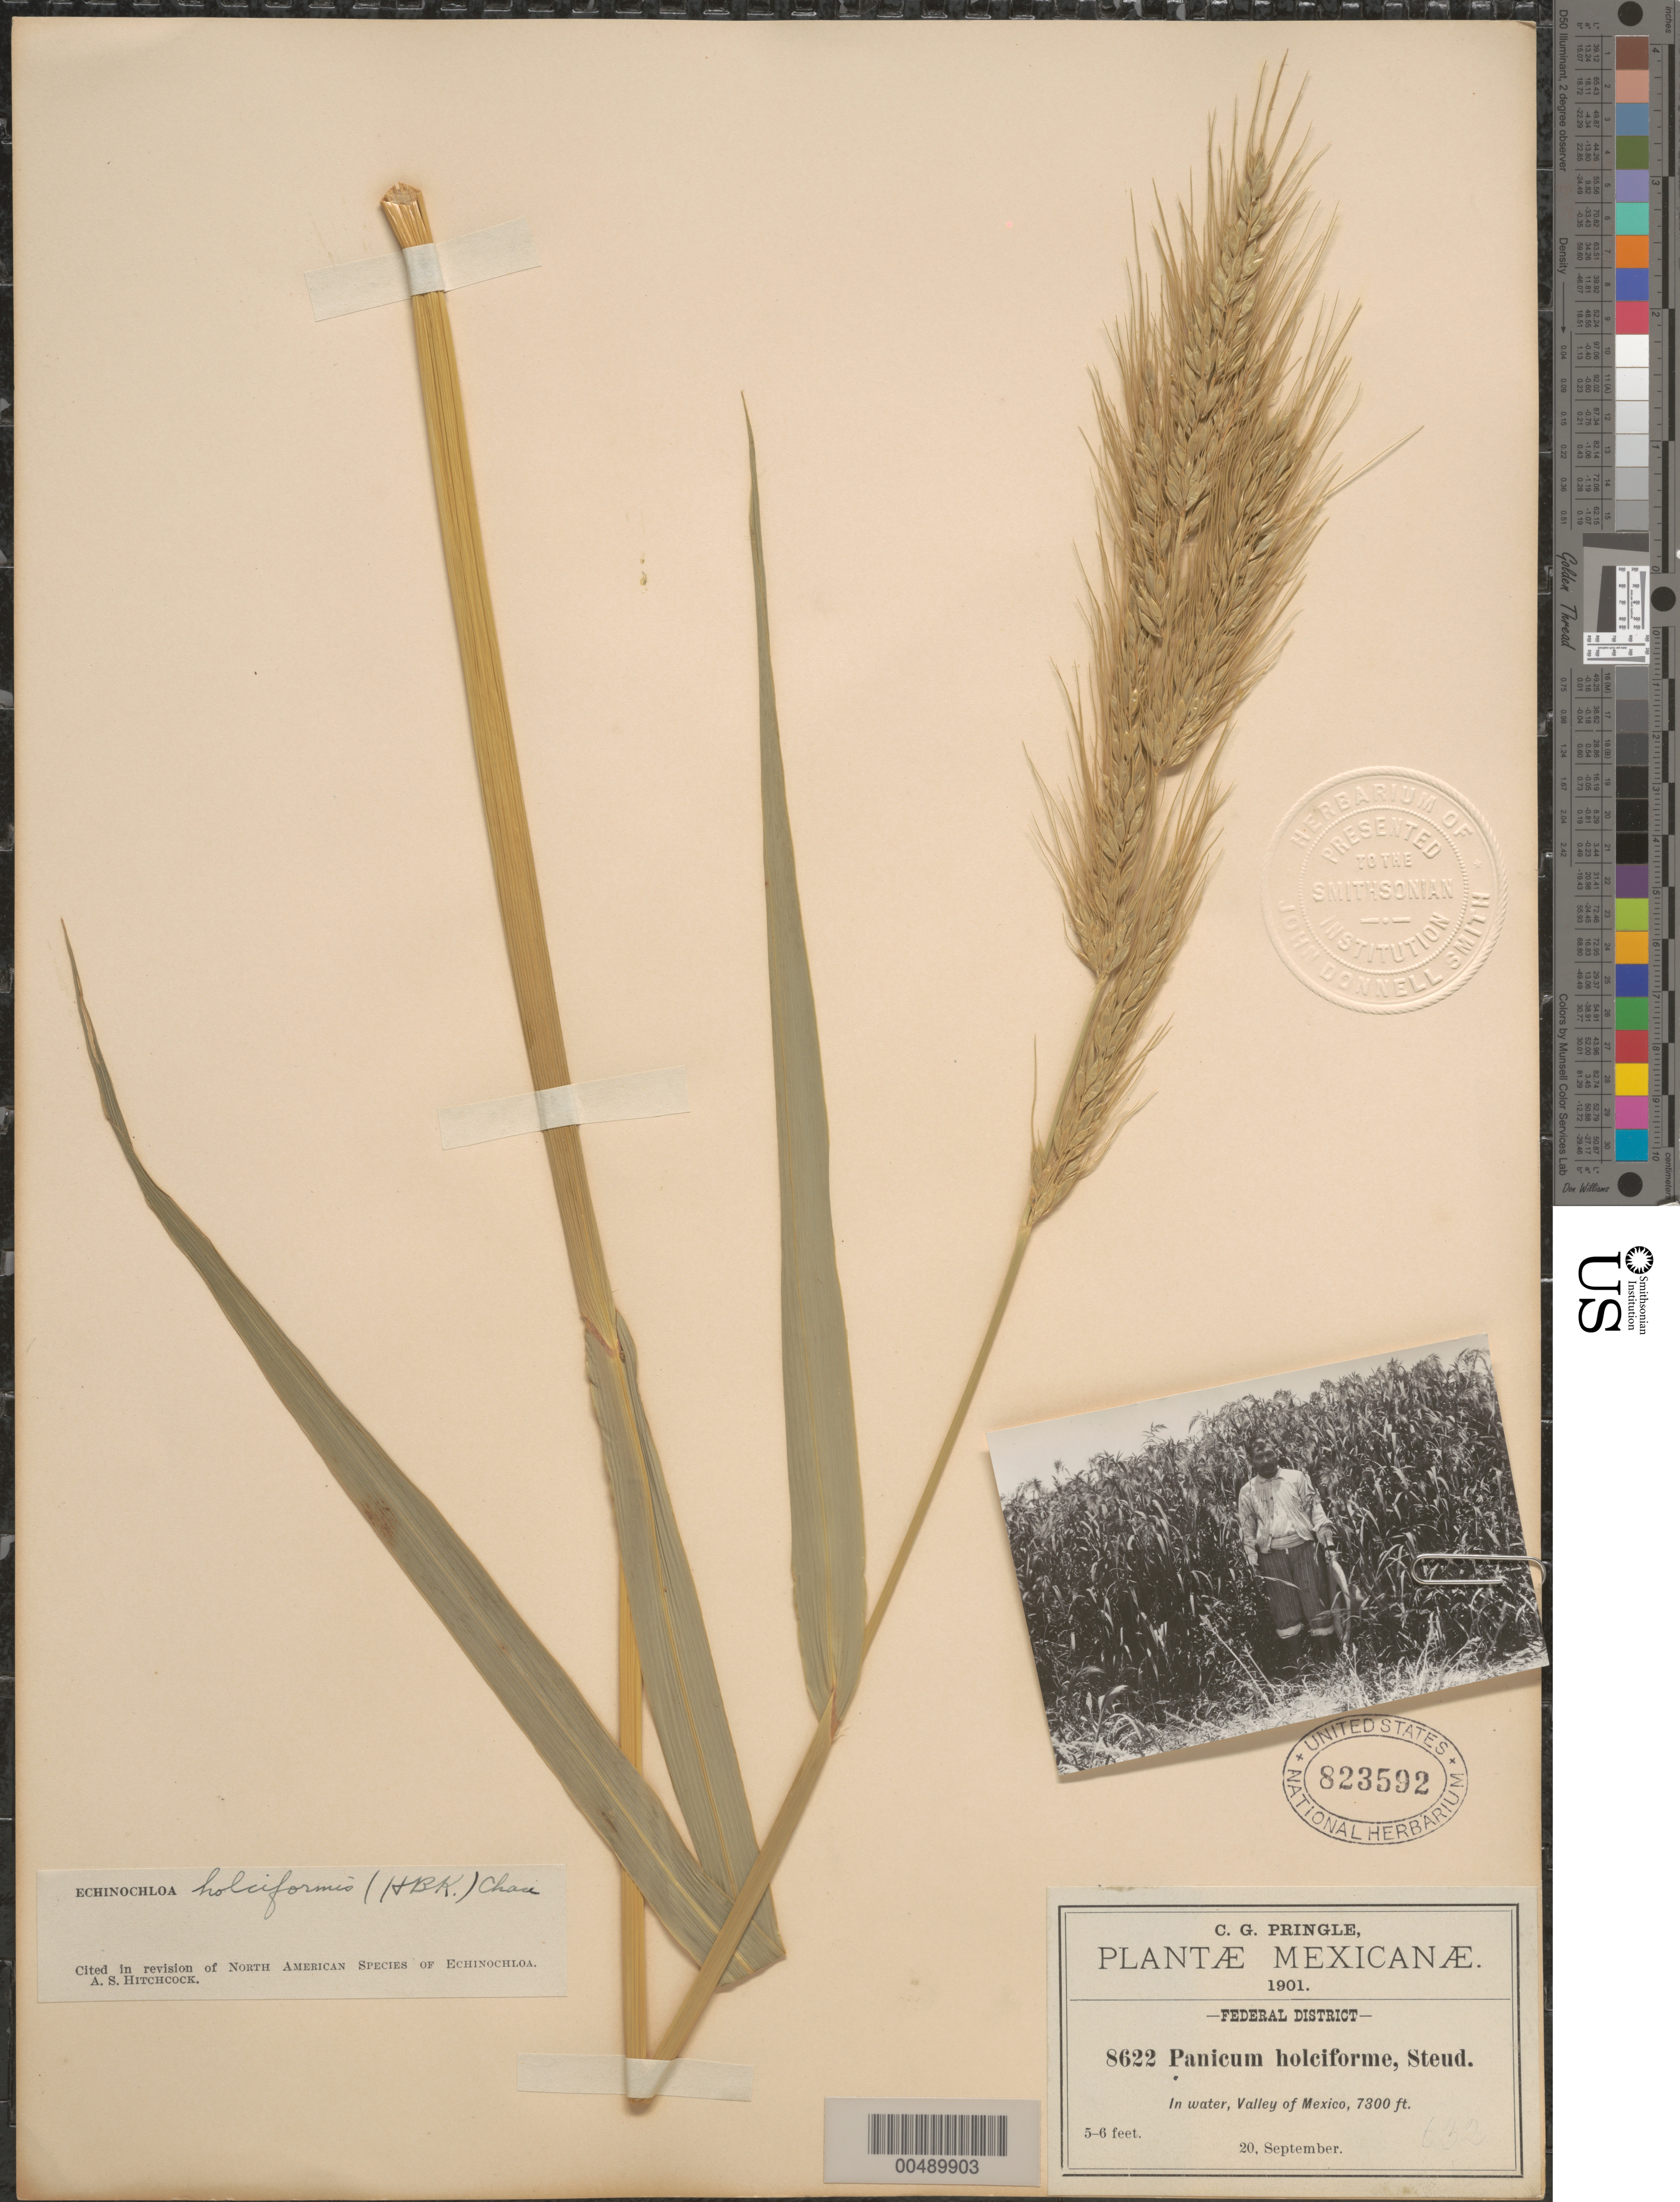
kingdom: Plantae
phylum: Tracheophyta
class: Liliopsida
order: Poales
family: Poaceae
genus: Echinochloa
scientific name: Echinochloa holciformis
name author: (Kunth) Chase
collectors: C. G. Pringle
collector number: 8622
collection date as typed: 20 Sep 1901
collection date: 1901-09-20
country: Mexico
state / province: Distrito Federal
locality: Valley of Mexico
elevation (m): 2225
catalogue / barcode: US 823592